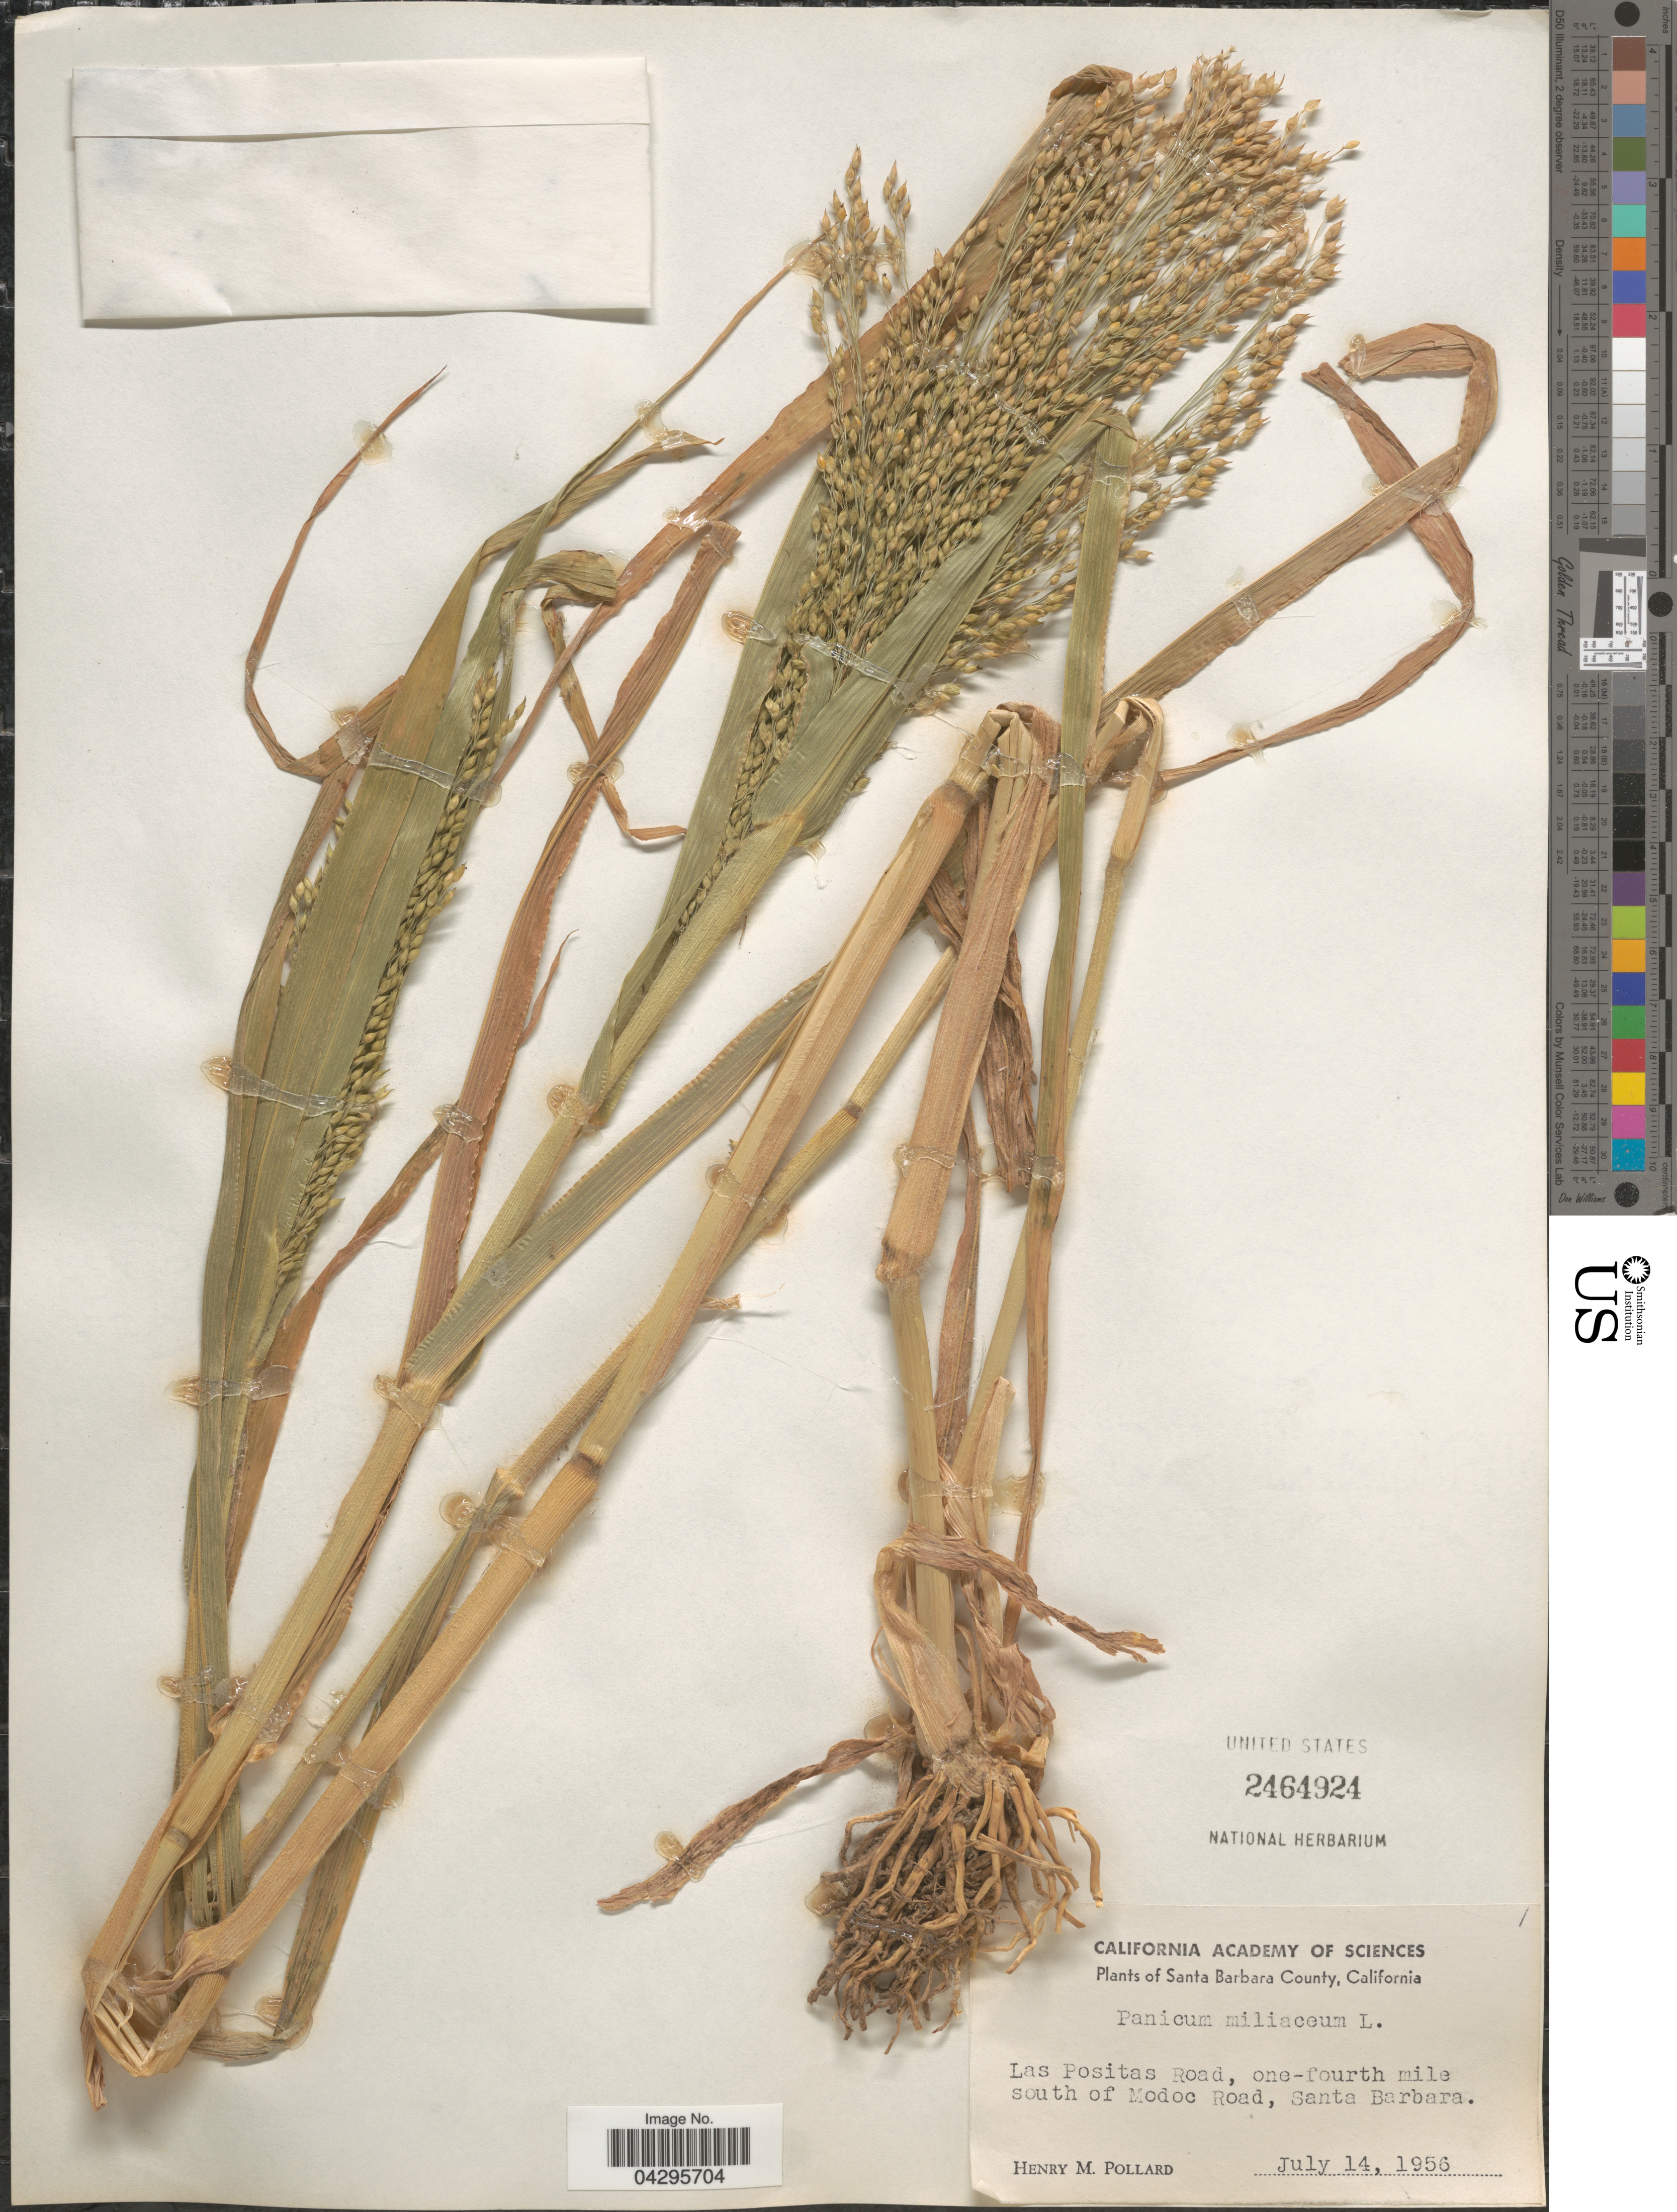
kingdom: Plantae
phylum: Tracheophyta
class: Liliopsida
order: Poales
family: Poaceae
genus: Panicum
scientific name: Panicum miliaceum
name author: L.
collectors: H. M. Pollard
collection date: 1956-07-14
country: United States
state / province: California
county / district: Santa Barbara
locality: Santa Barbara County. Las Positas Road, one-fourth mile south of Modoc Road, Santa Barbara.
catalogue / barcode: US 2464924